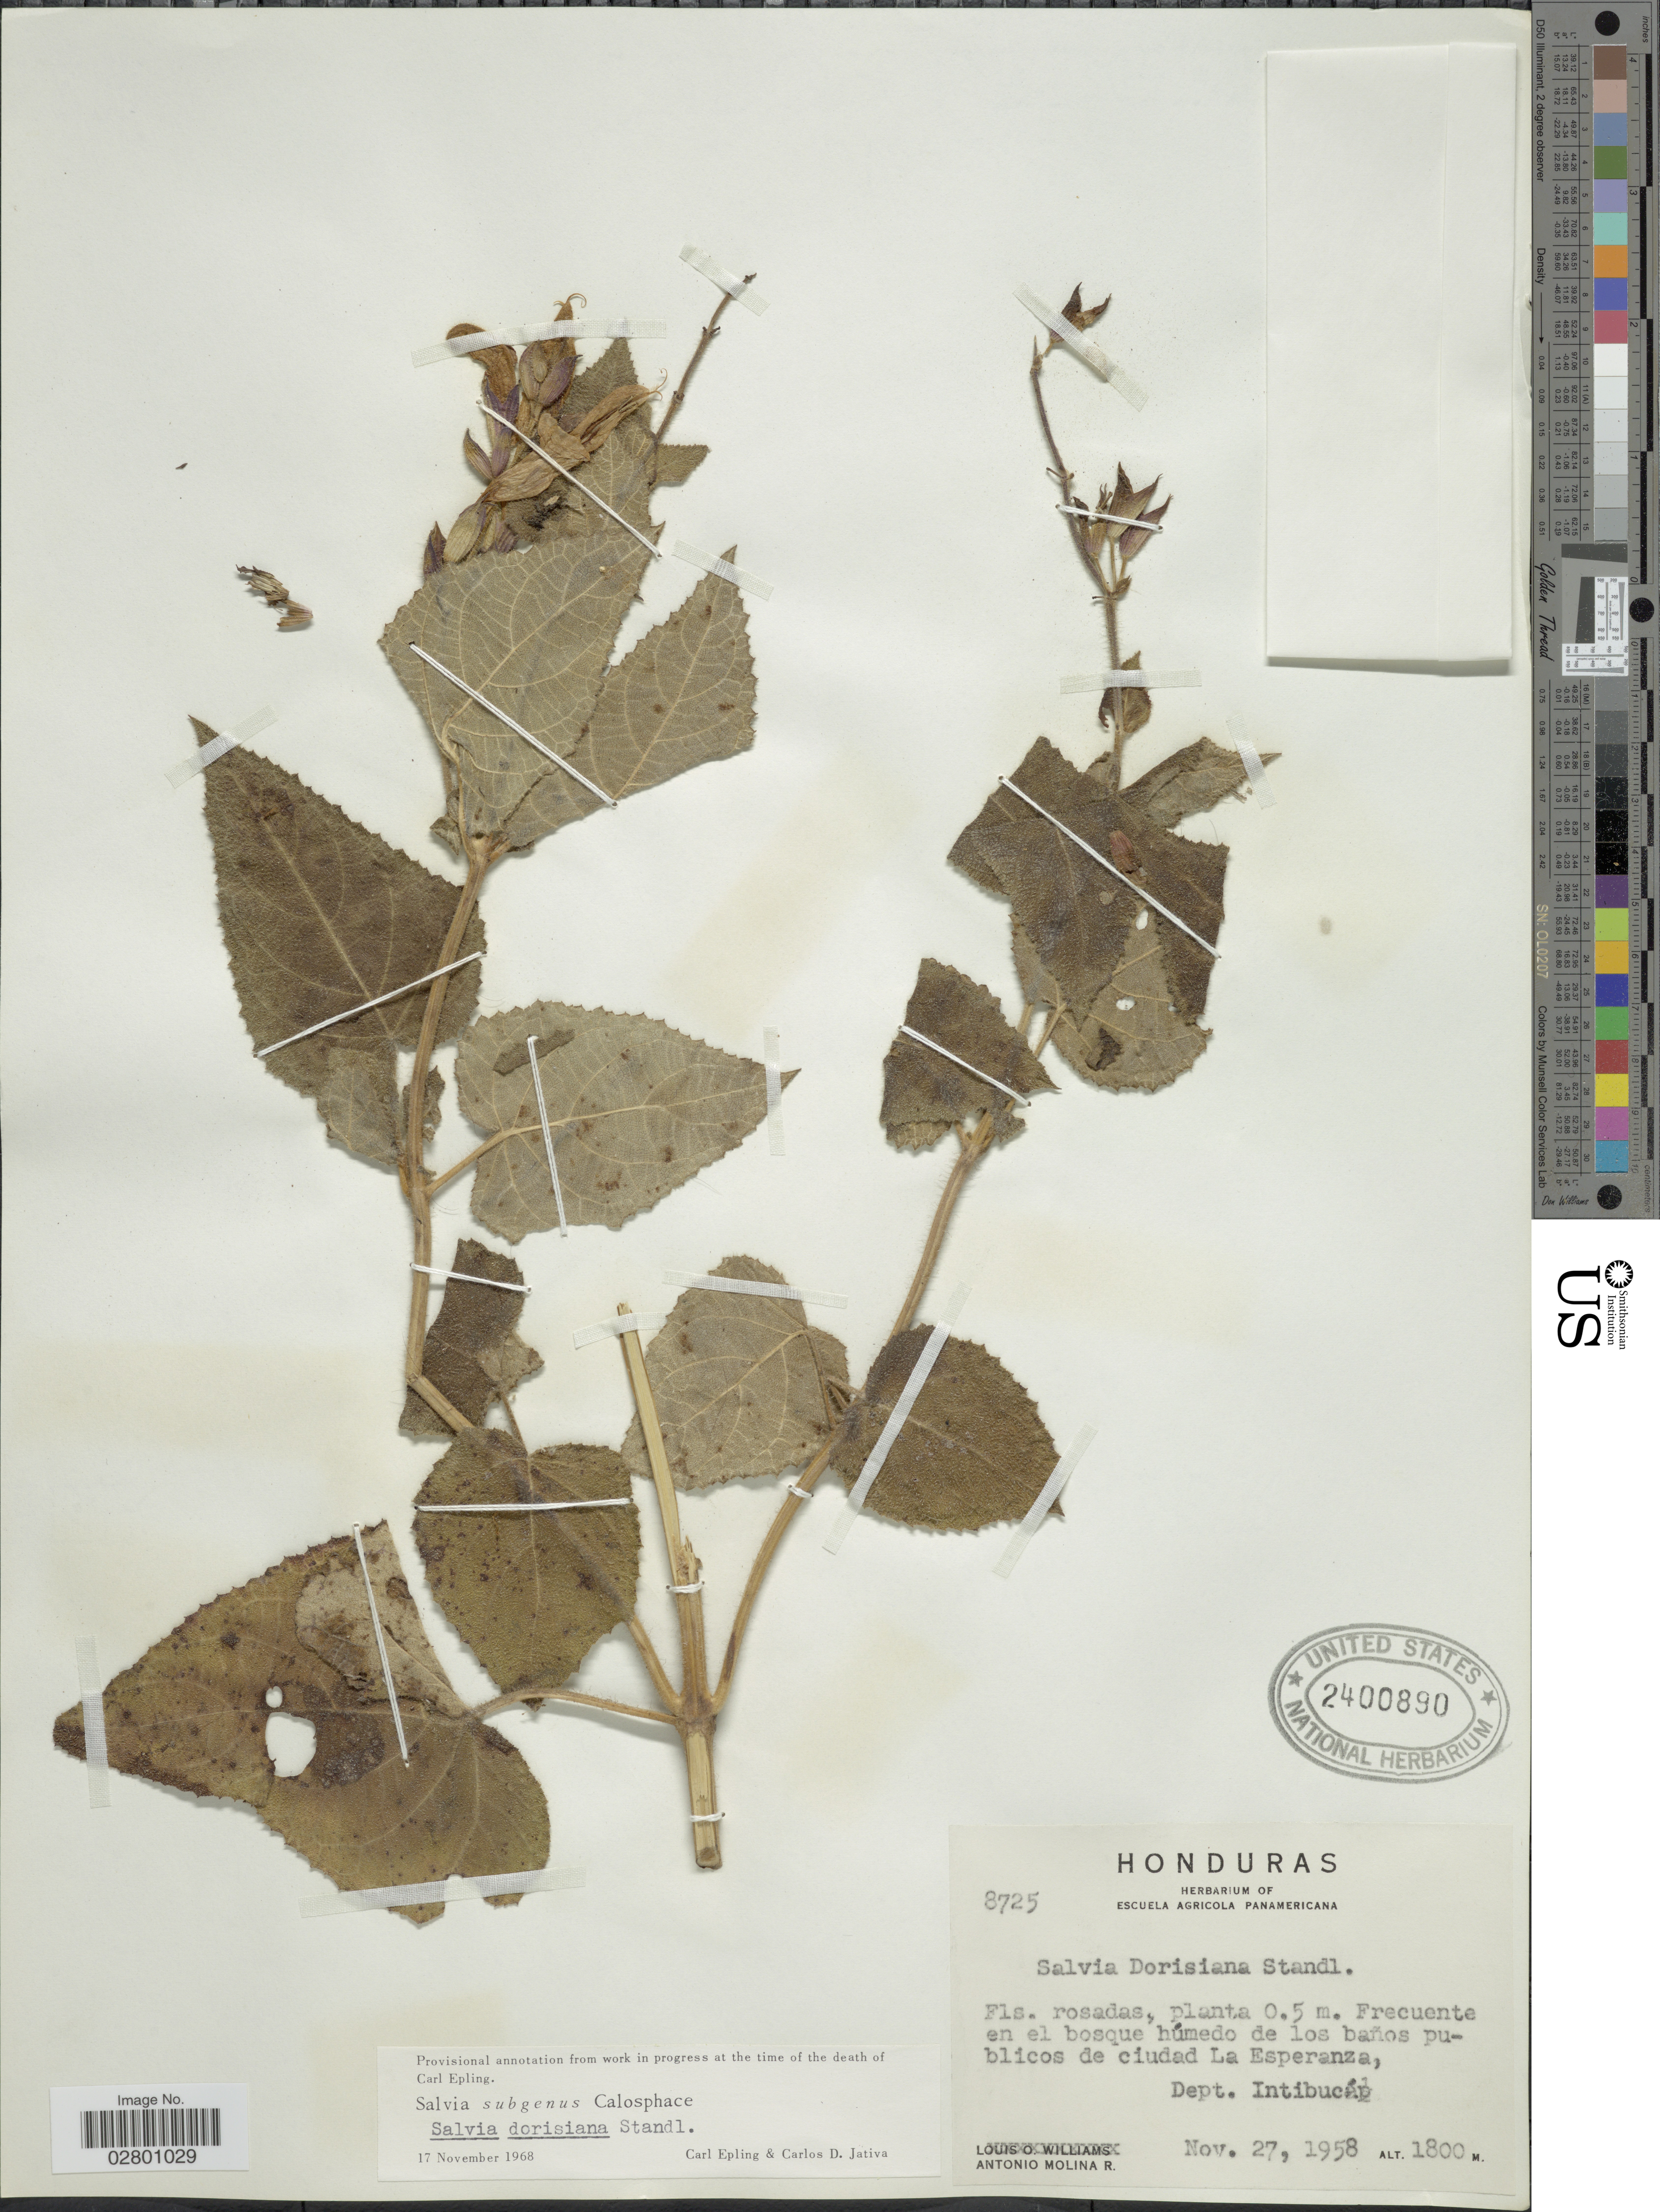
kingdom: Plantae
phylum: Tracheophyta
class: Magnoliopsida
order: Lamiales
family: Lamiaceae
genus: Salvia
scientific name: Salvia dorisiana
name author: Standl.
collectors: A. Molina R.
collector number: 8725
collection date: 1958-11-27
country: Honduras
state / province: Intibuca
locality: Bosque húmedo de los baños publicos de ciudad La Esperanza, Dept. Intibucá.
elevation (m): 1800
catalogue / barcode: US 2400890